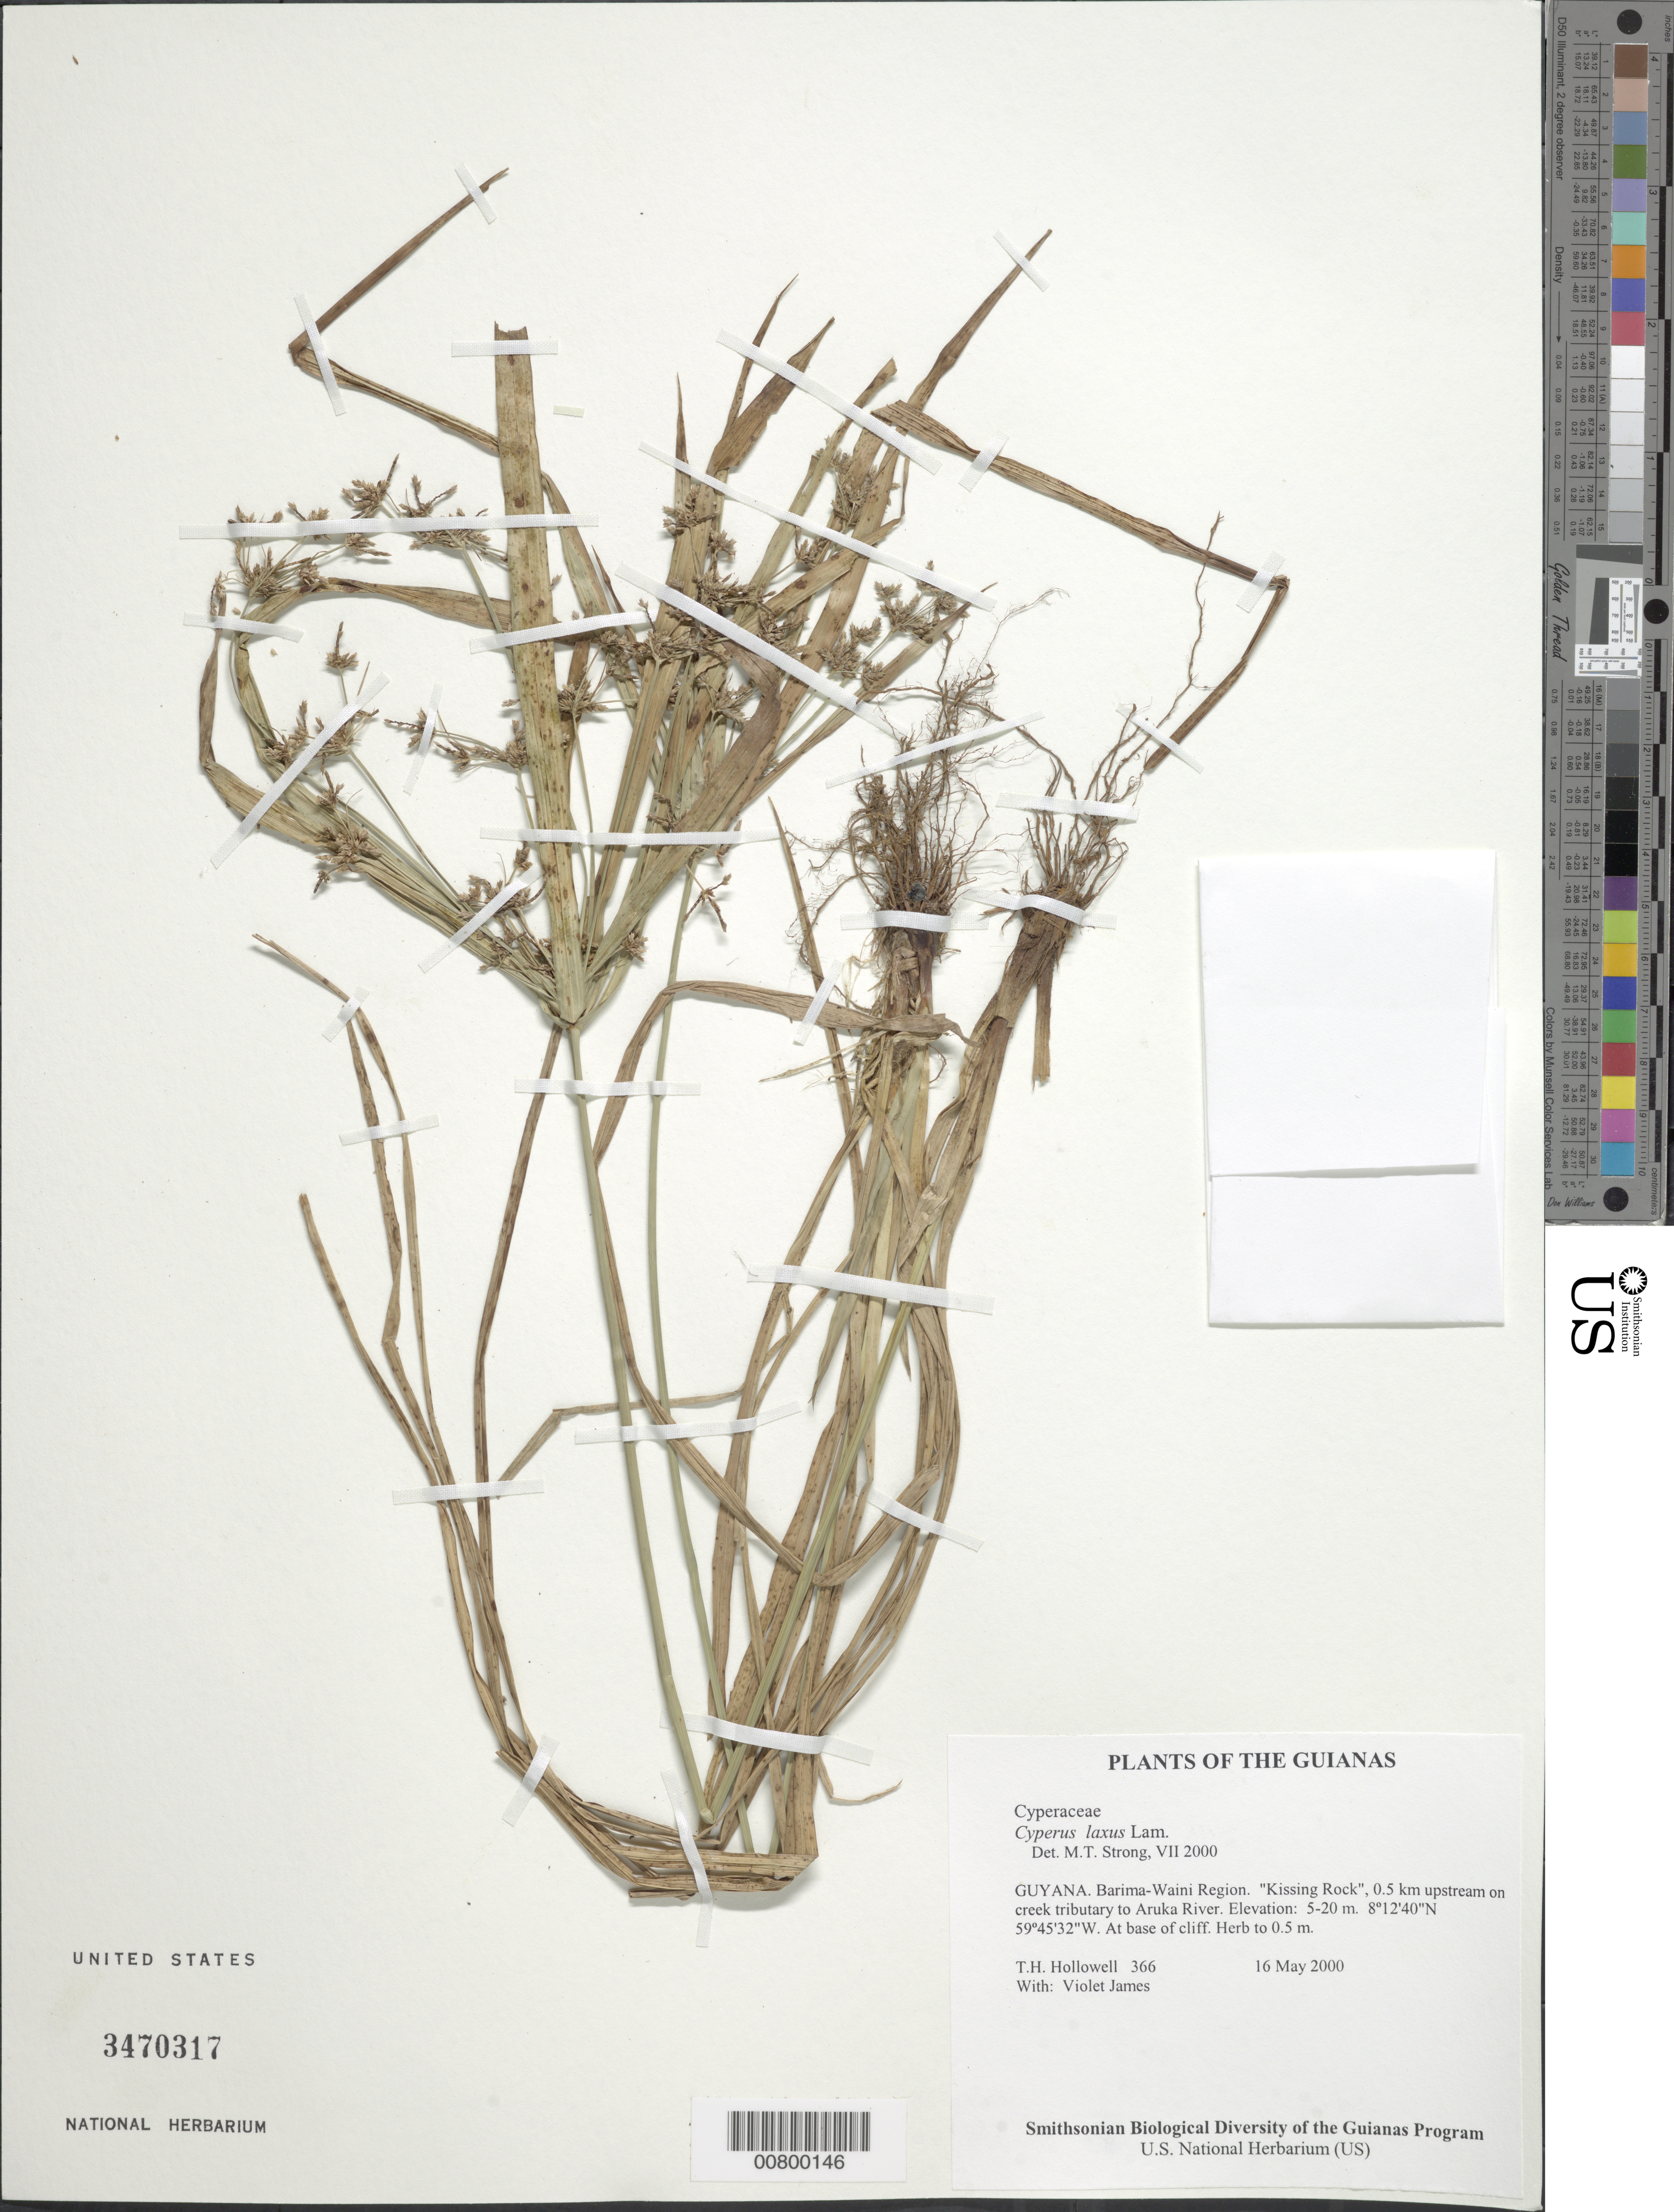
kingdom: Plantae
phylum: Tracheophyta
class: Liliopsida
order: Poales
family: Cyperaceae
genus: Cyperus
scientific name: Cyperus laxus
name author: Lam.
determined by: Strong, M. T., (US), Smithsonian Institution - National Museum of Natural History (UNITED STATES)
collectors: T. Hollowell & V. James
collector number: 366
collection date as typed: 16 May 2000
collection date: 2000-05-16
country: Guyana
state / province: Barima-Waini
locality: "Kissing Rock", 0.5 km upstream on creek tributary to Aruka River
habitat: At base of cliff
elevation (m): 5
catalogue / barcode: US 3470317